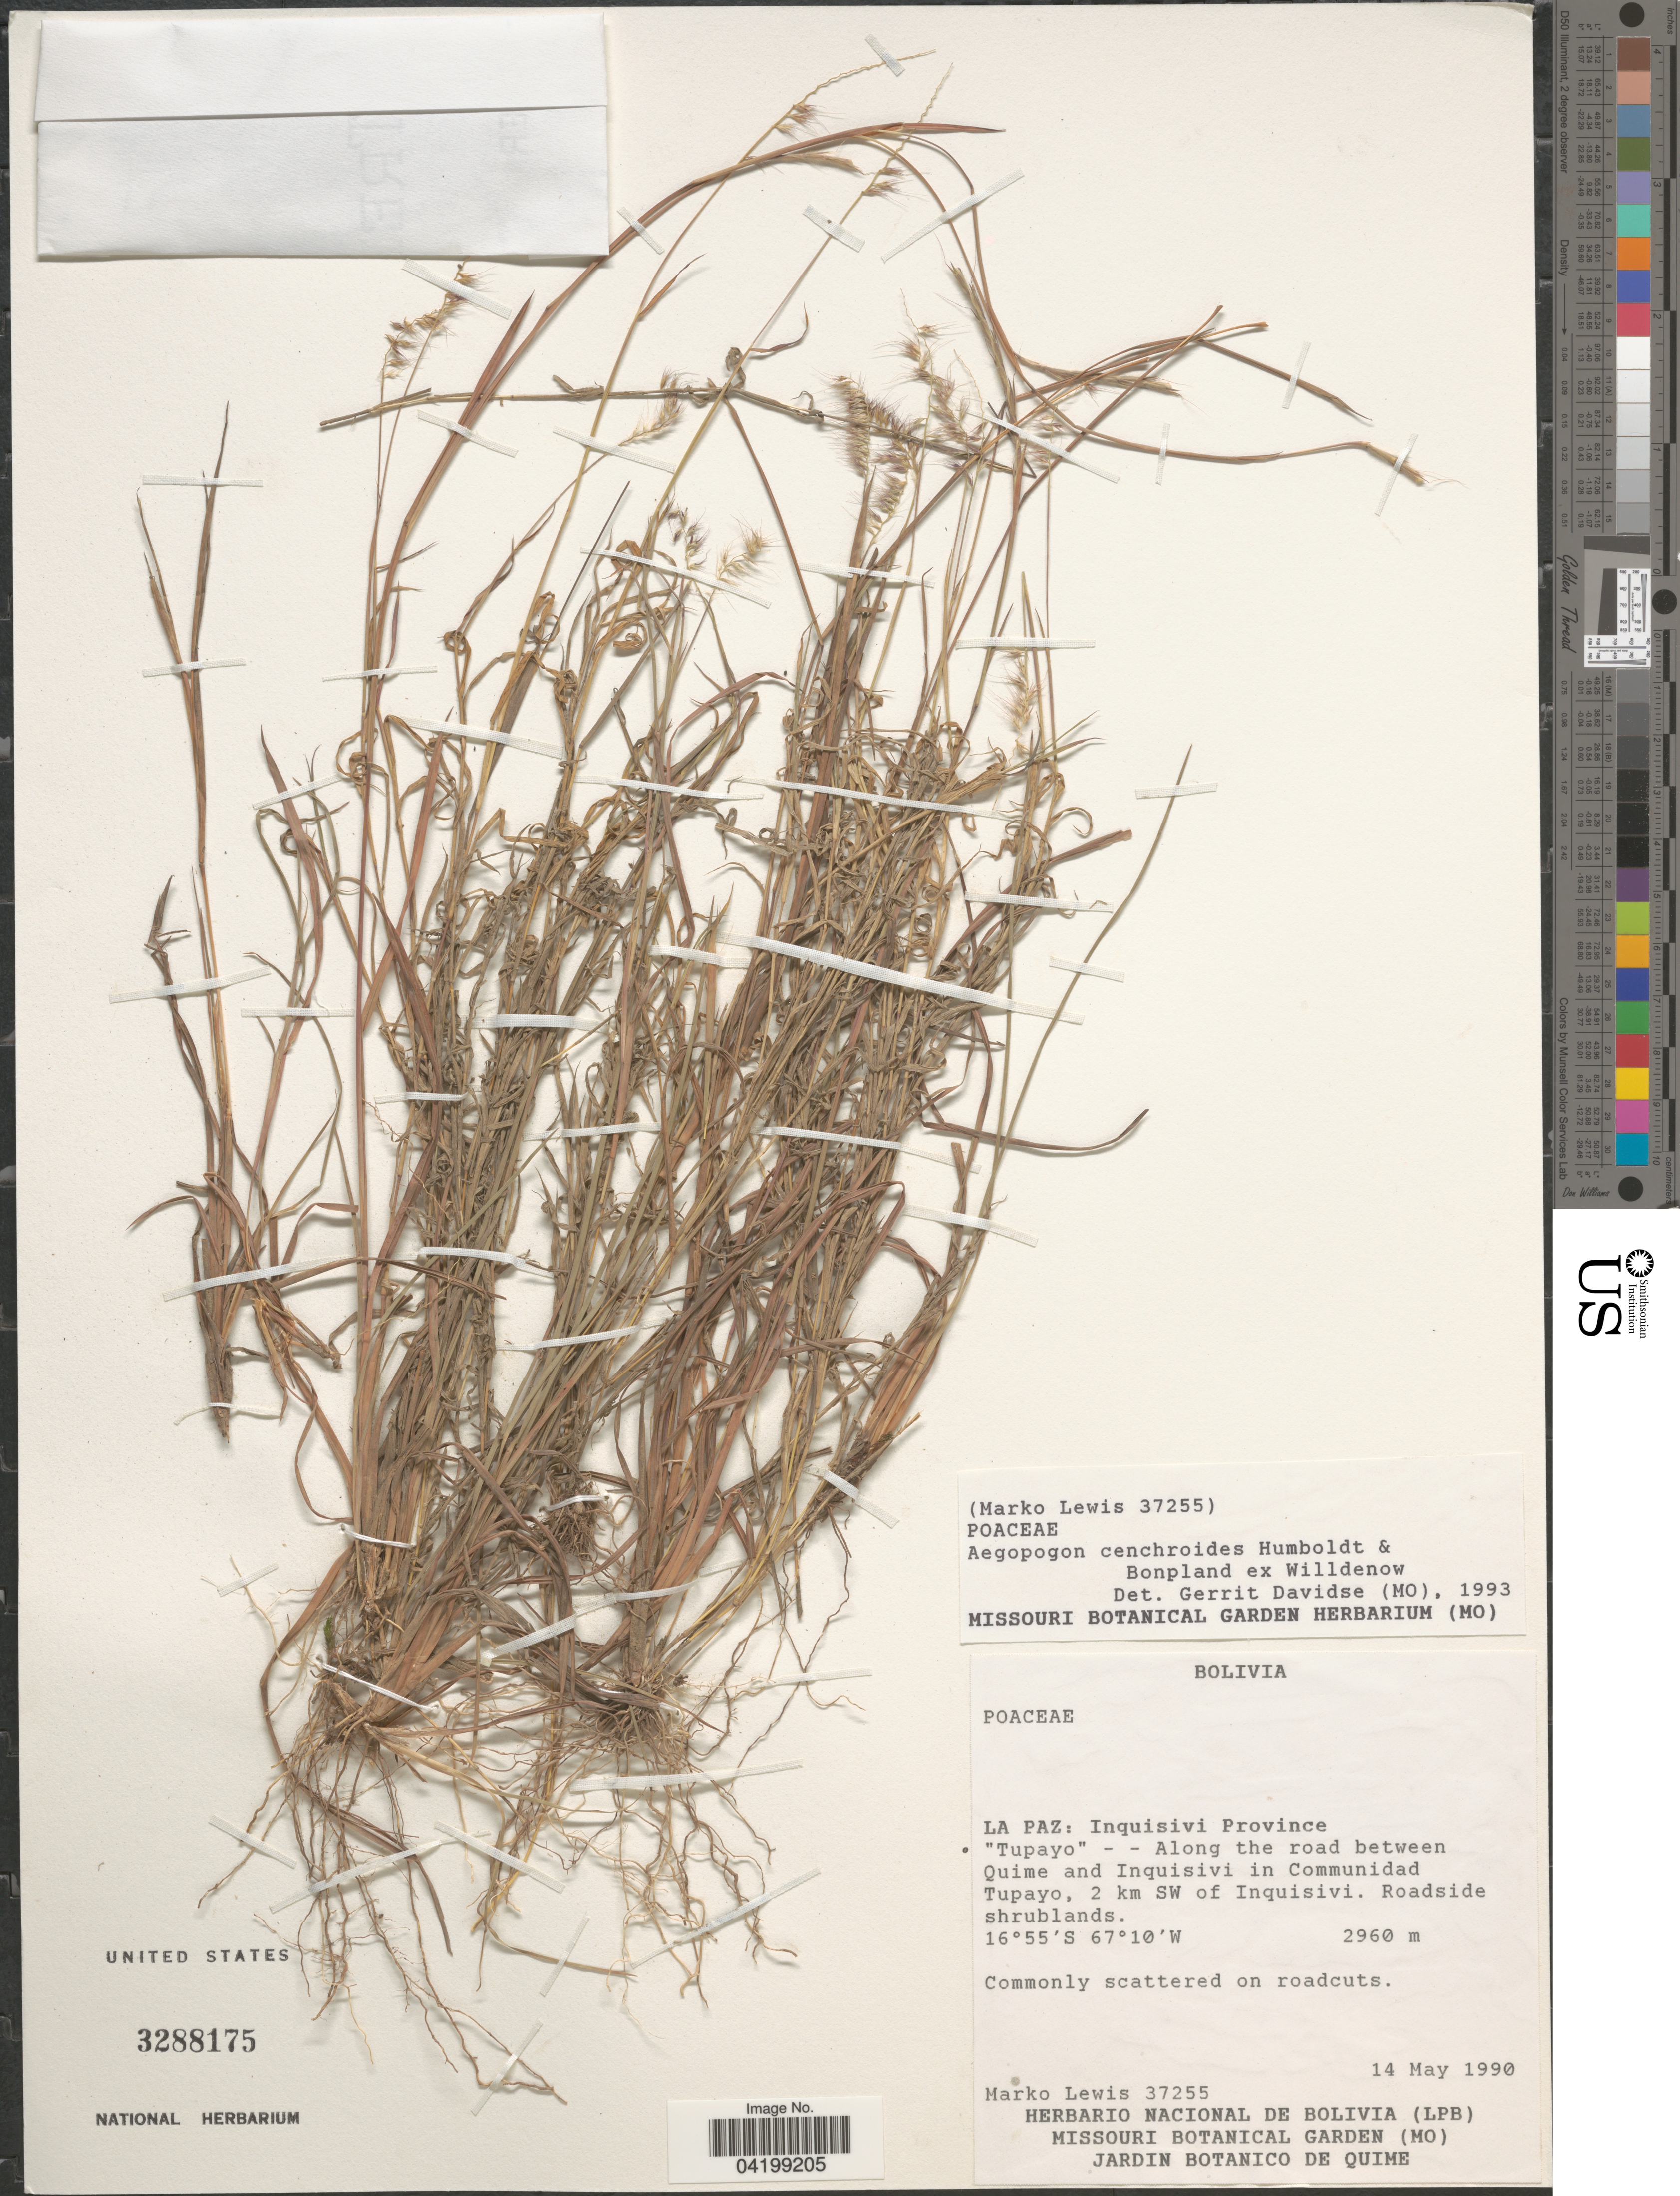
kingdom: Plantae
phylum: Tracheophyta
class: Liliopsida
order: Poales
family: Poaceae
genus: Muhlenbergia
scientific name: Muhlenbergia cenchroides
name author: (Humb. & Bonpl. ex Willd.) P.M. Peterson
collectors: M. A. Lewis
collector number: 37255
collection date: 1990-05-14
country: Bolivia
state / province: La Paz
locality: Inquisivi Province. "Tupayo" - - Along the road between Quime and Inquisivi in Communidad Tupayo, 2 km SW of Inquisivi. Roadside shrublands.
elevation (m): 2960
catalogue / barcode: US 3288175